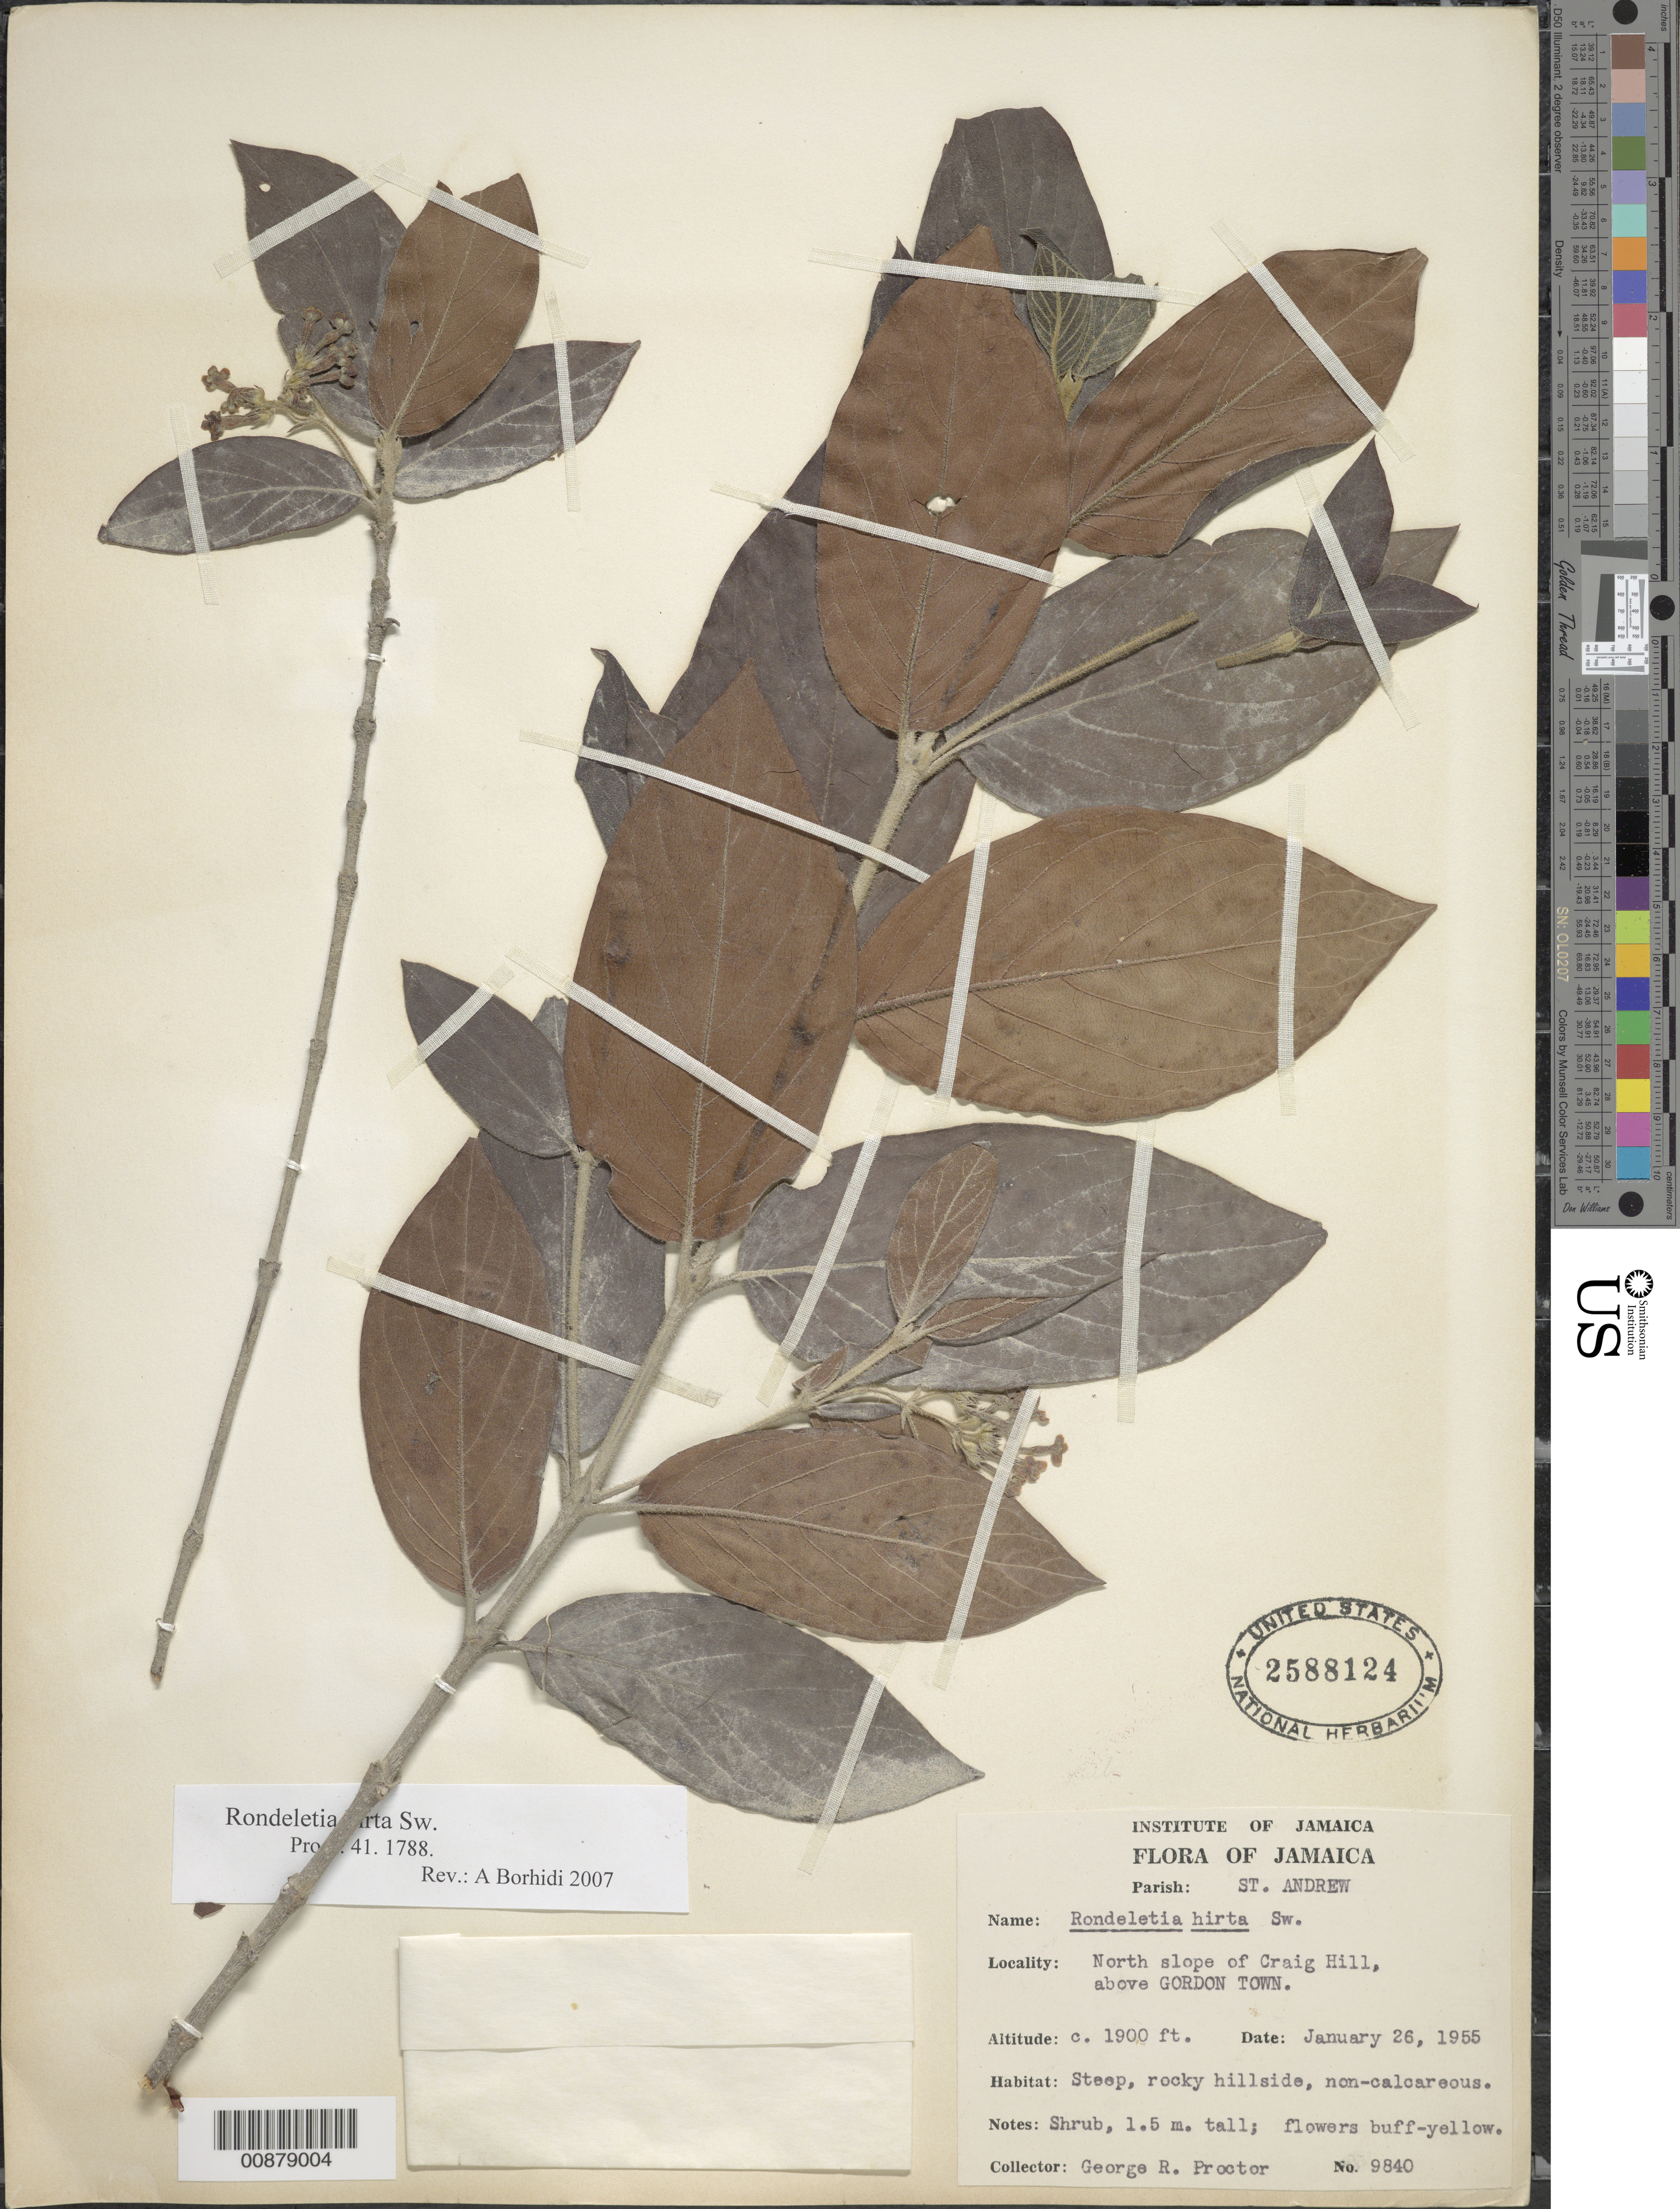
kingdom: Plantae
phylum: Tracheophyta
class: Magnoliopsida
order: Gentianales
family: Rubiaceae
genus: Rondeletia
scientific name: Rondeletia hirta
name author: Sw.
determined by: Borhidi, Attila L.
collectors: G. R. Proctor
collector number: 9840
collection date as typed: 26 Jan 1955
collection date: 1955-01-26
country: Jamaica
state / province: Saint Andrew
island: Jamaica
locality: North slope of Craig Hill, above Gordon Town.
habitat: Steep, rocky hillside, non-calcareous.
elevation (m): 579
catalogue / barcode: US 2588124